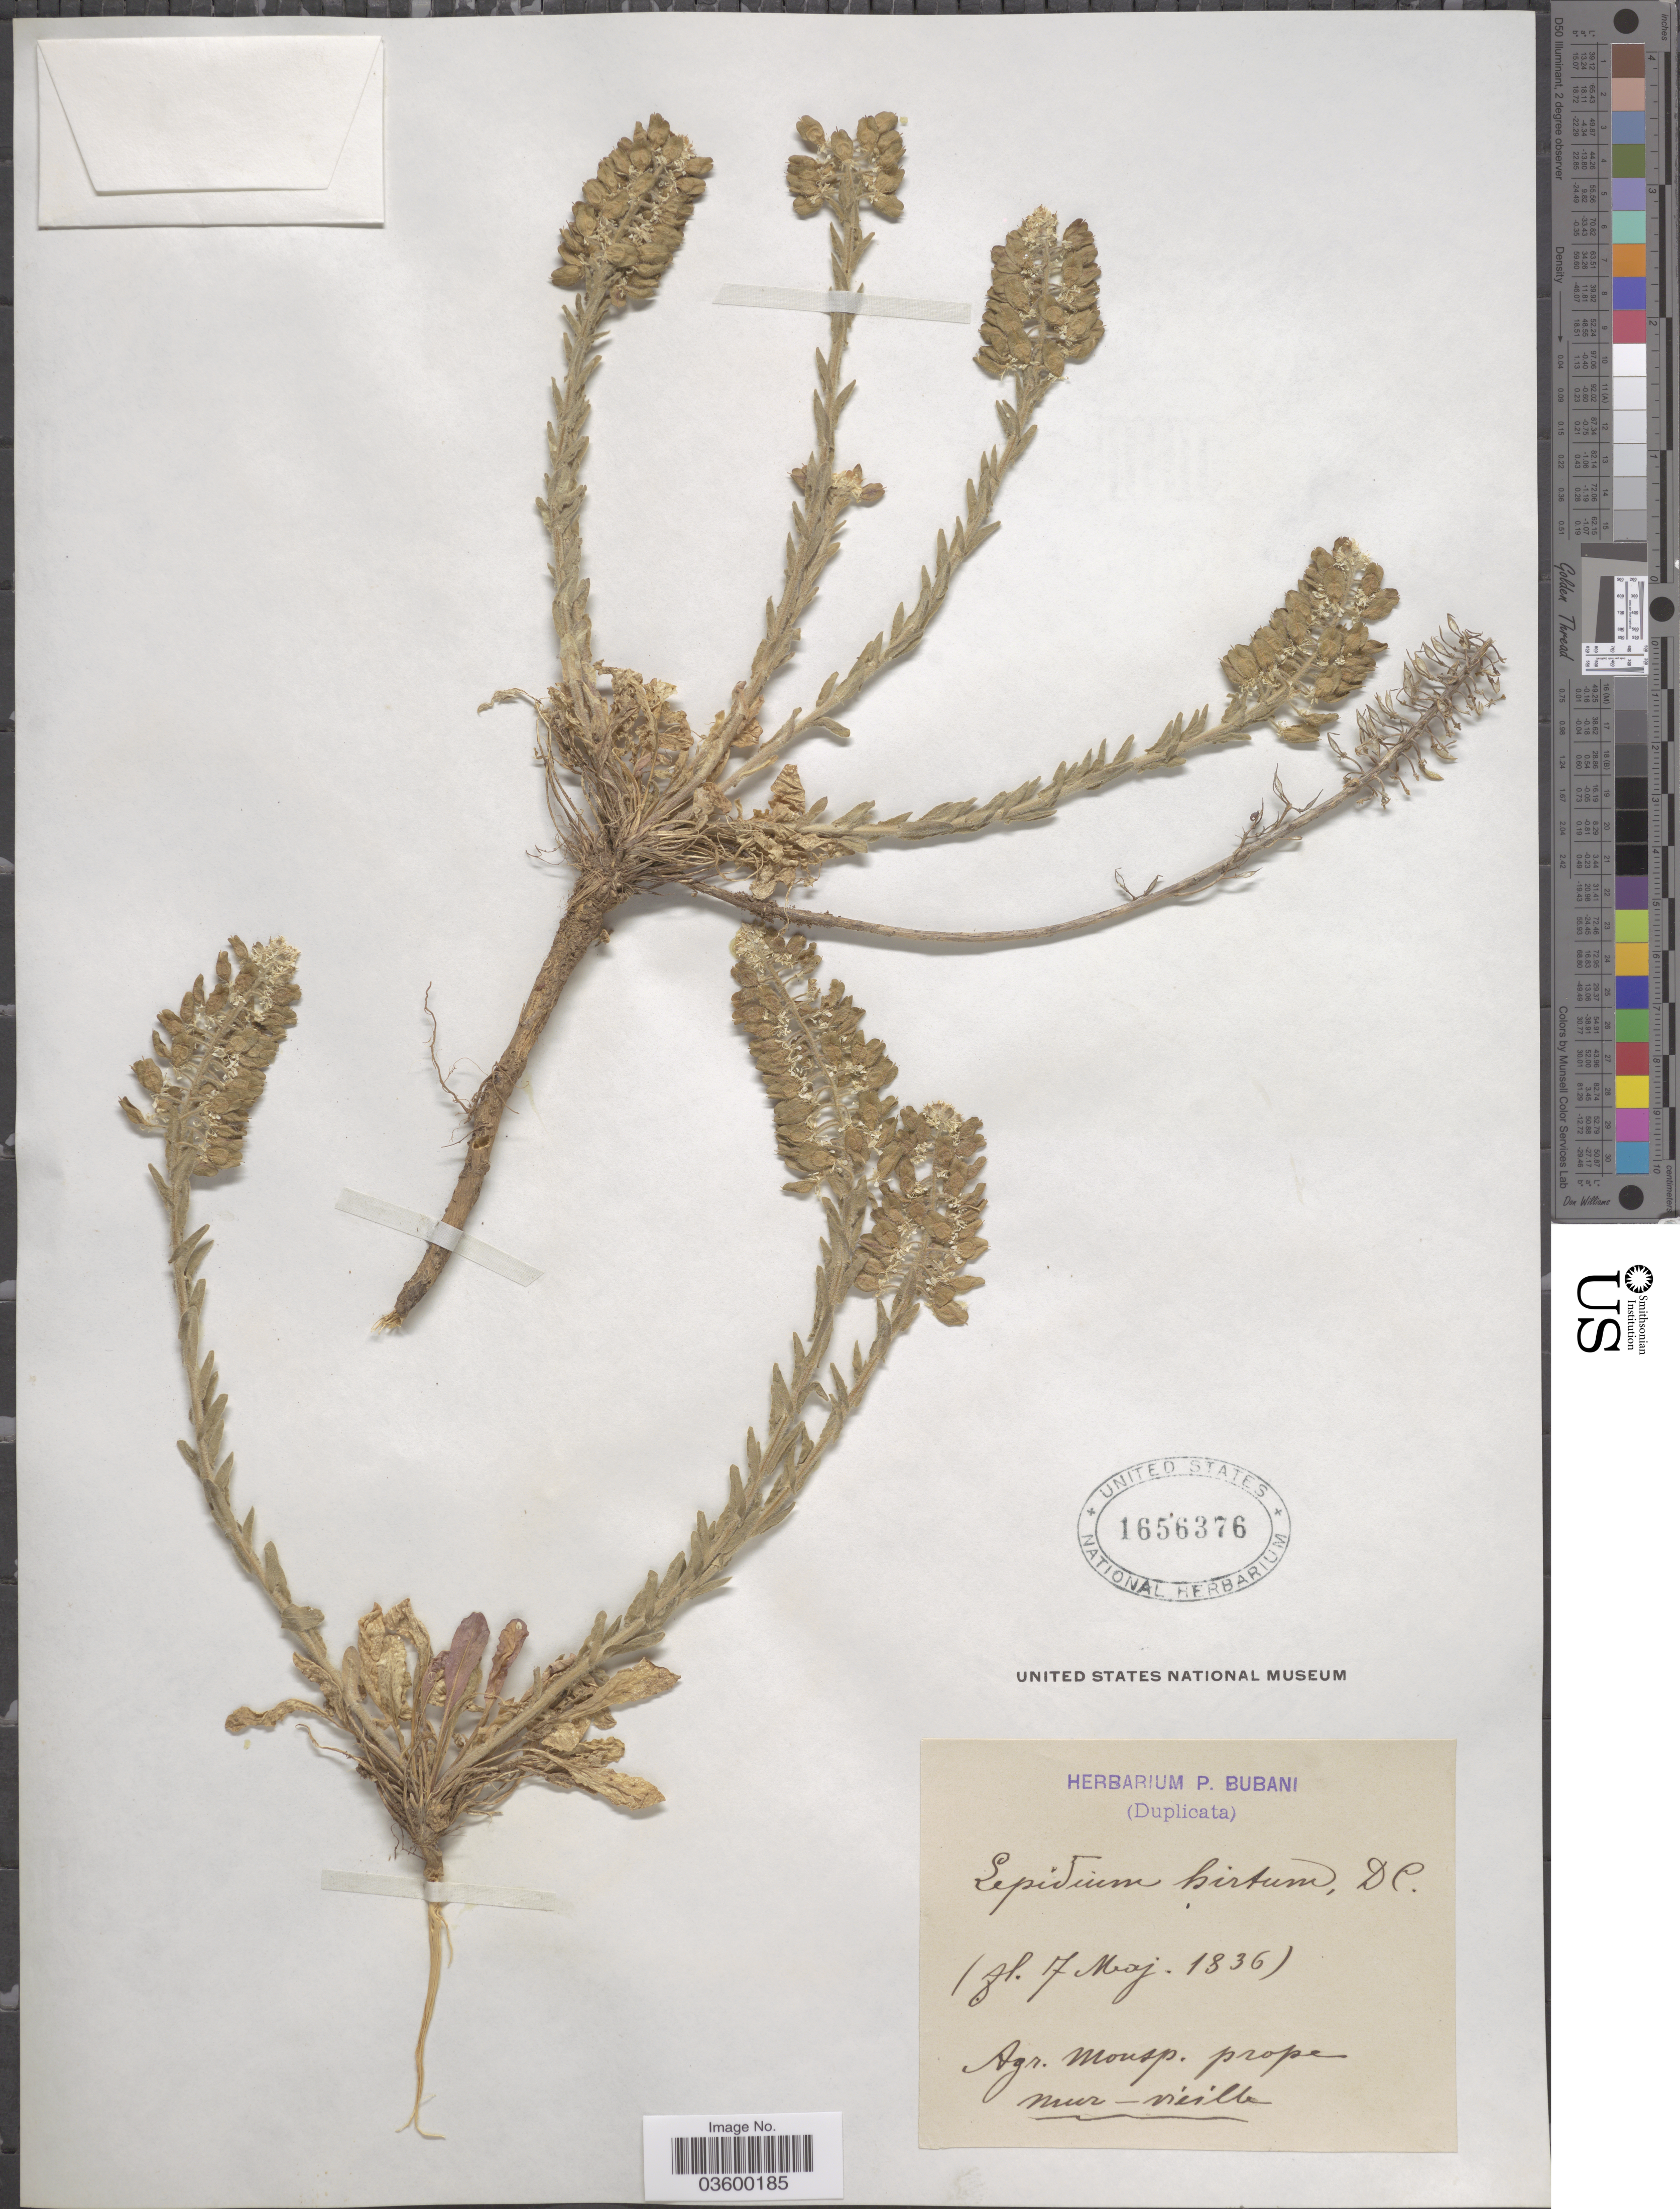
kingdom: Plantae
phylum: Tracheophyta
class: Magnoliopsida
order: Brassicales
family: Brassicaceae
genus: Lepidium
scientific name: Lepidium hirtum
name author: (L.) Sm.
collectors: ex herb. P. Bubani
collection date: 1836-05-07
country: France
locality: Agr. Monsp. prope mur-vieille. [interpreted]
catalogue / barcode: US 1656376